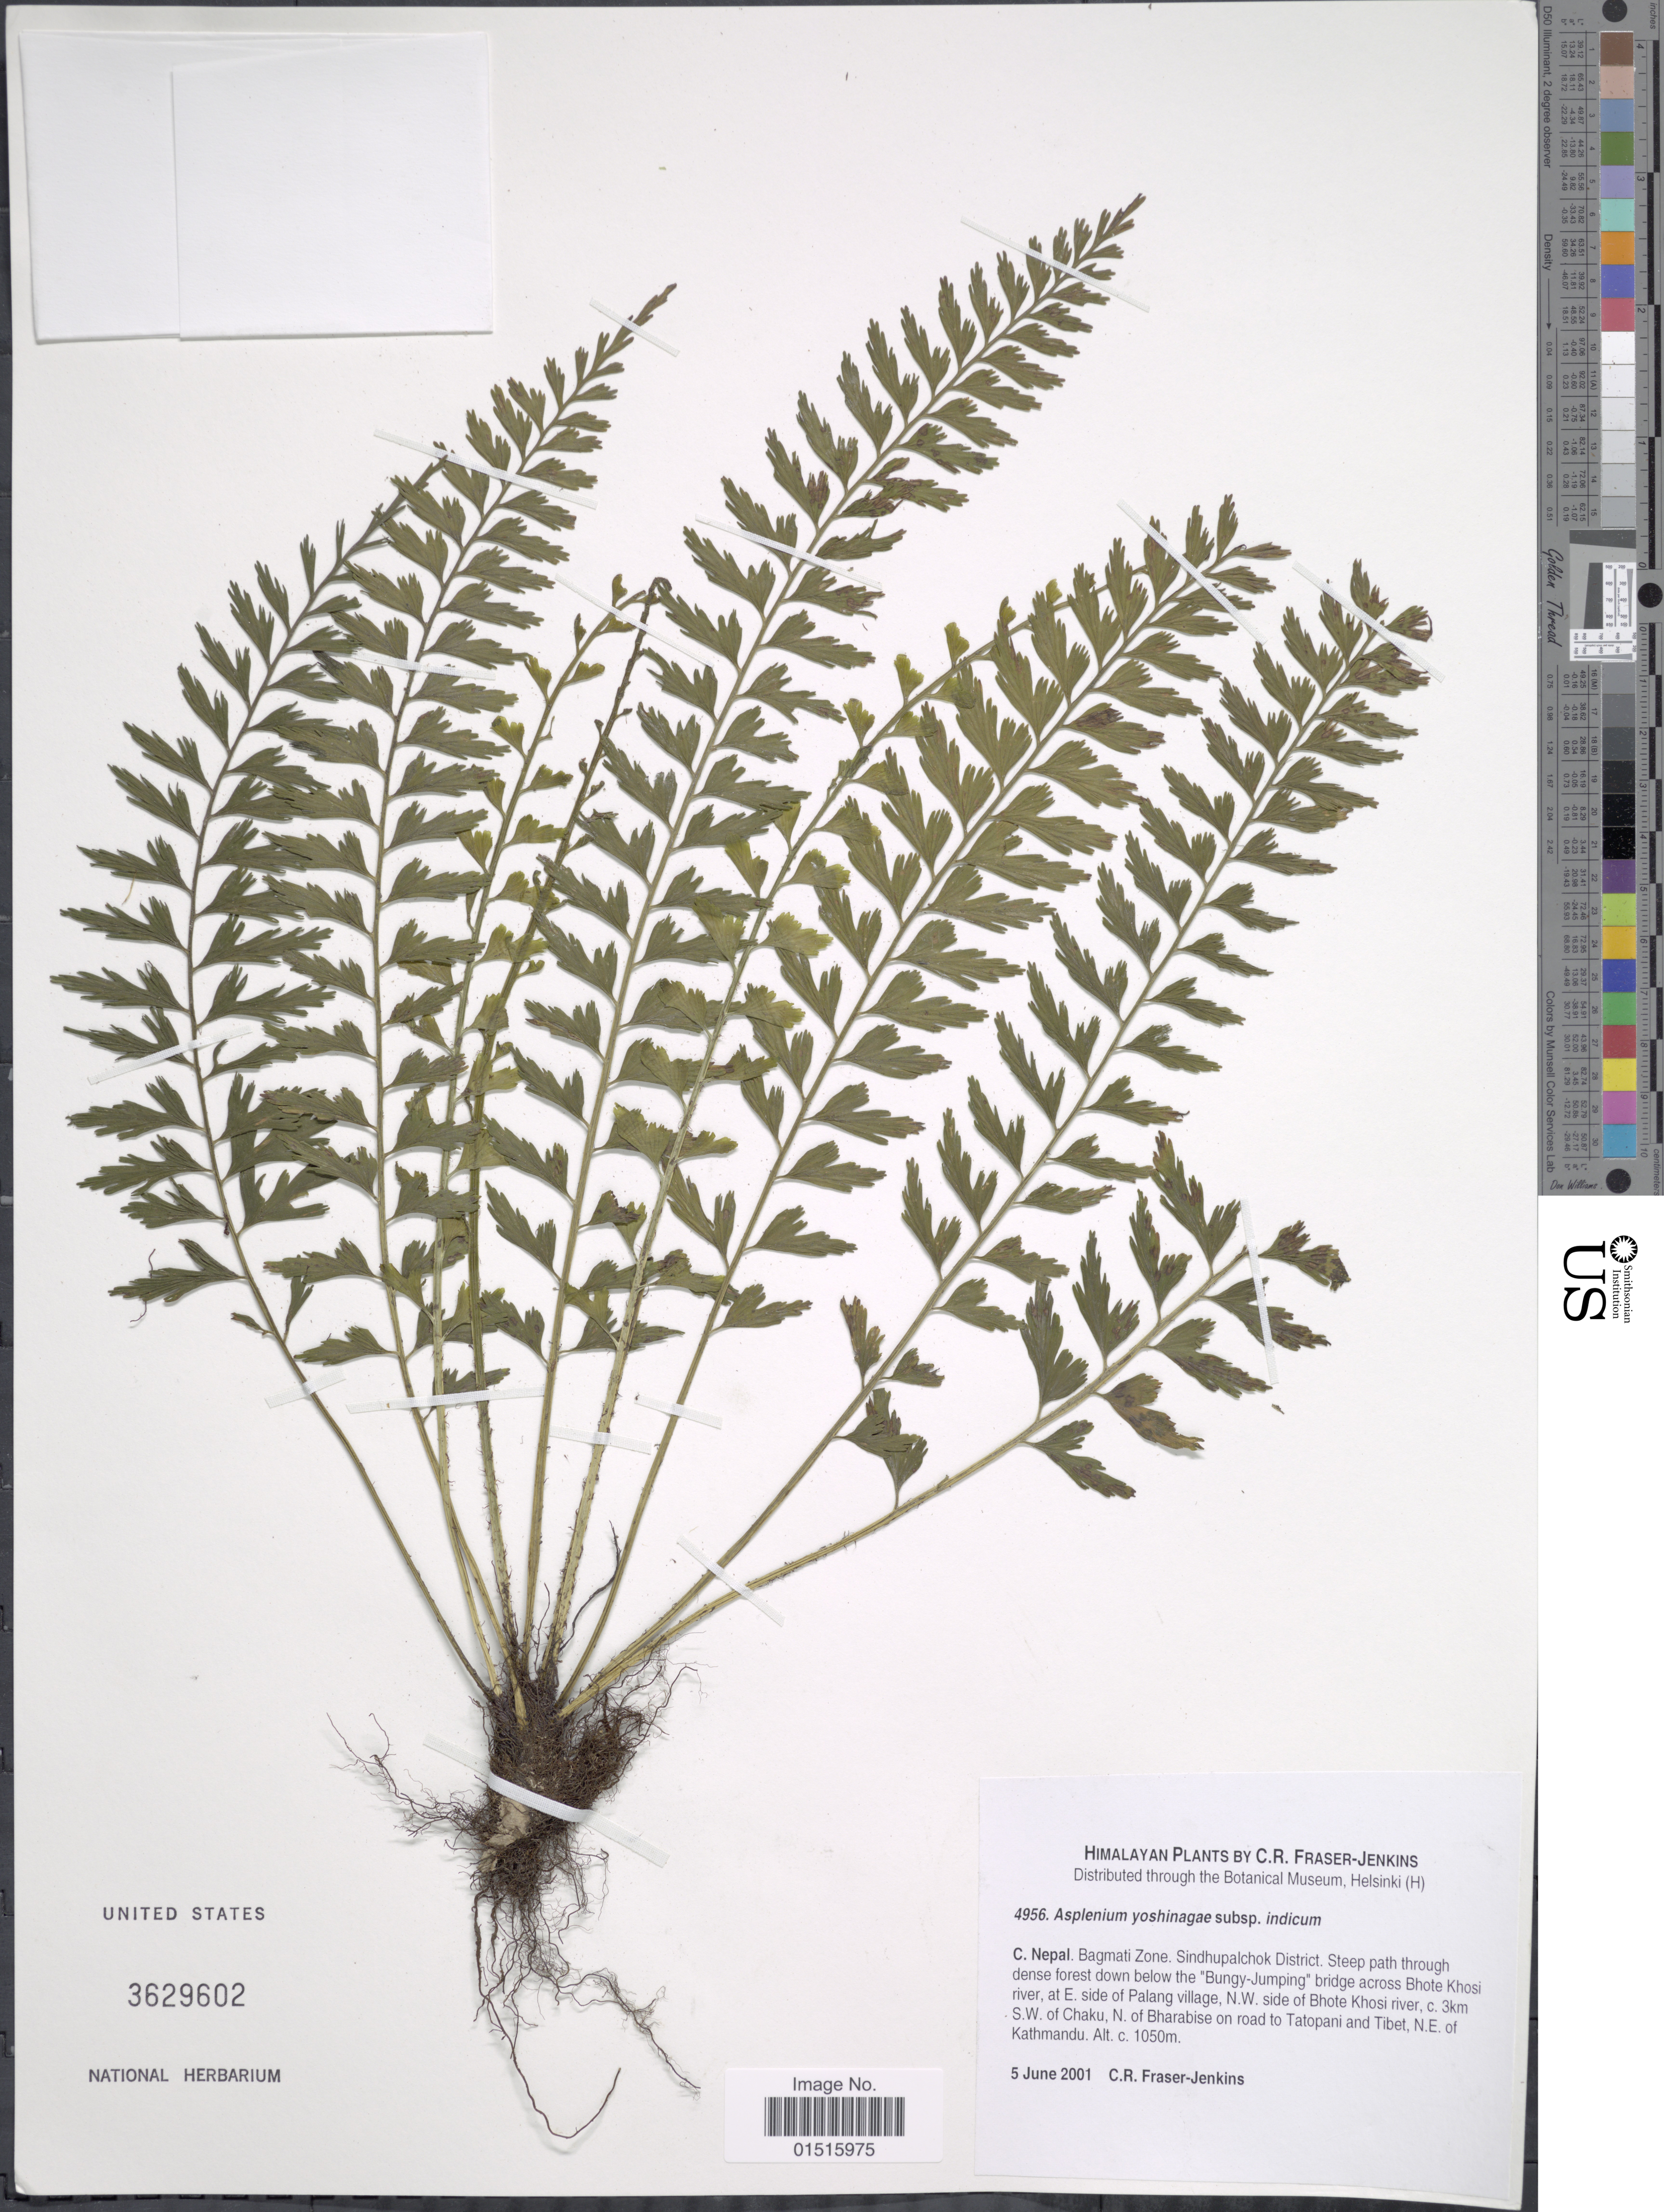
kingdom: Plantae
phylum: Tracheophyta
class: Polypodiopsida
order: Polypodiales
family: Aspleniaceae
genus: Asplenium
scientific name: Asplenium yoshinagae var. planicaule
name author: (Wall. ex Mett.) C.V. Morton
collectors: C. R. Fraser-Jenkins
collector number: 4956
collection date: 2001-06-05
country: Nepal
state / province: Bagmati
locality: Sindhupalchok District. Steep path through dense forest down below the "Bungy-Jumping"bridge acroos Bhote Khosi river, at E. side of Palang village, N. W. side of Bhote Khosi river, c. 3 km S.W. of Chaku, N. of Bharabise on road toTatopani and Tibet, N. E. of Kathmandu. Himalayan Plants. C. nepal.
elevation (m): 1050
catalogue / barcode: US 3629602